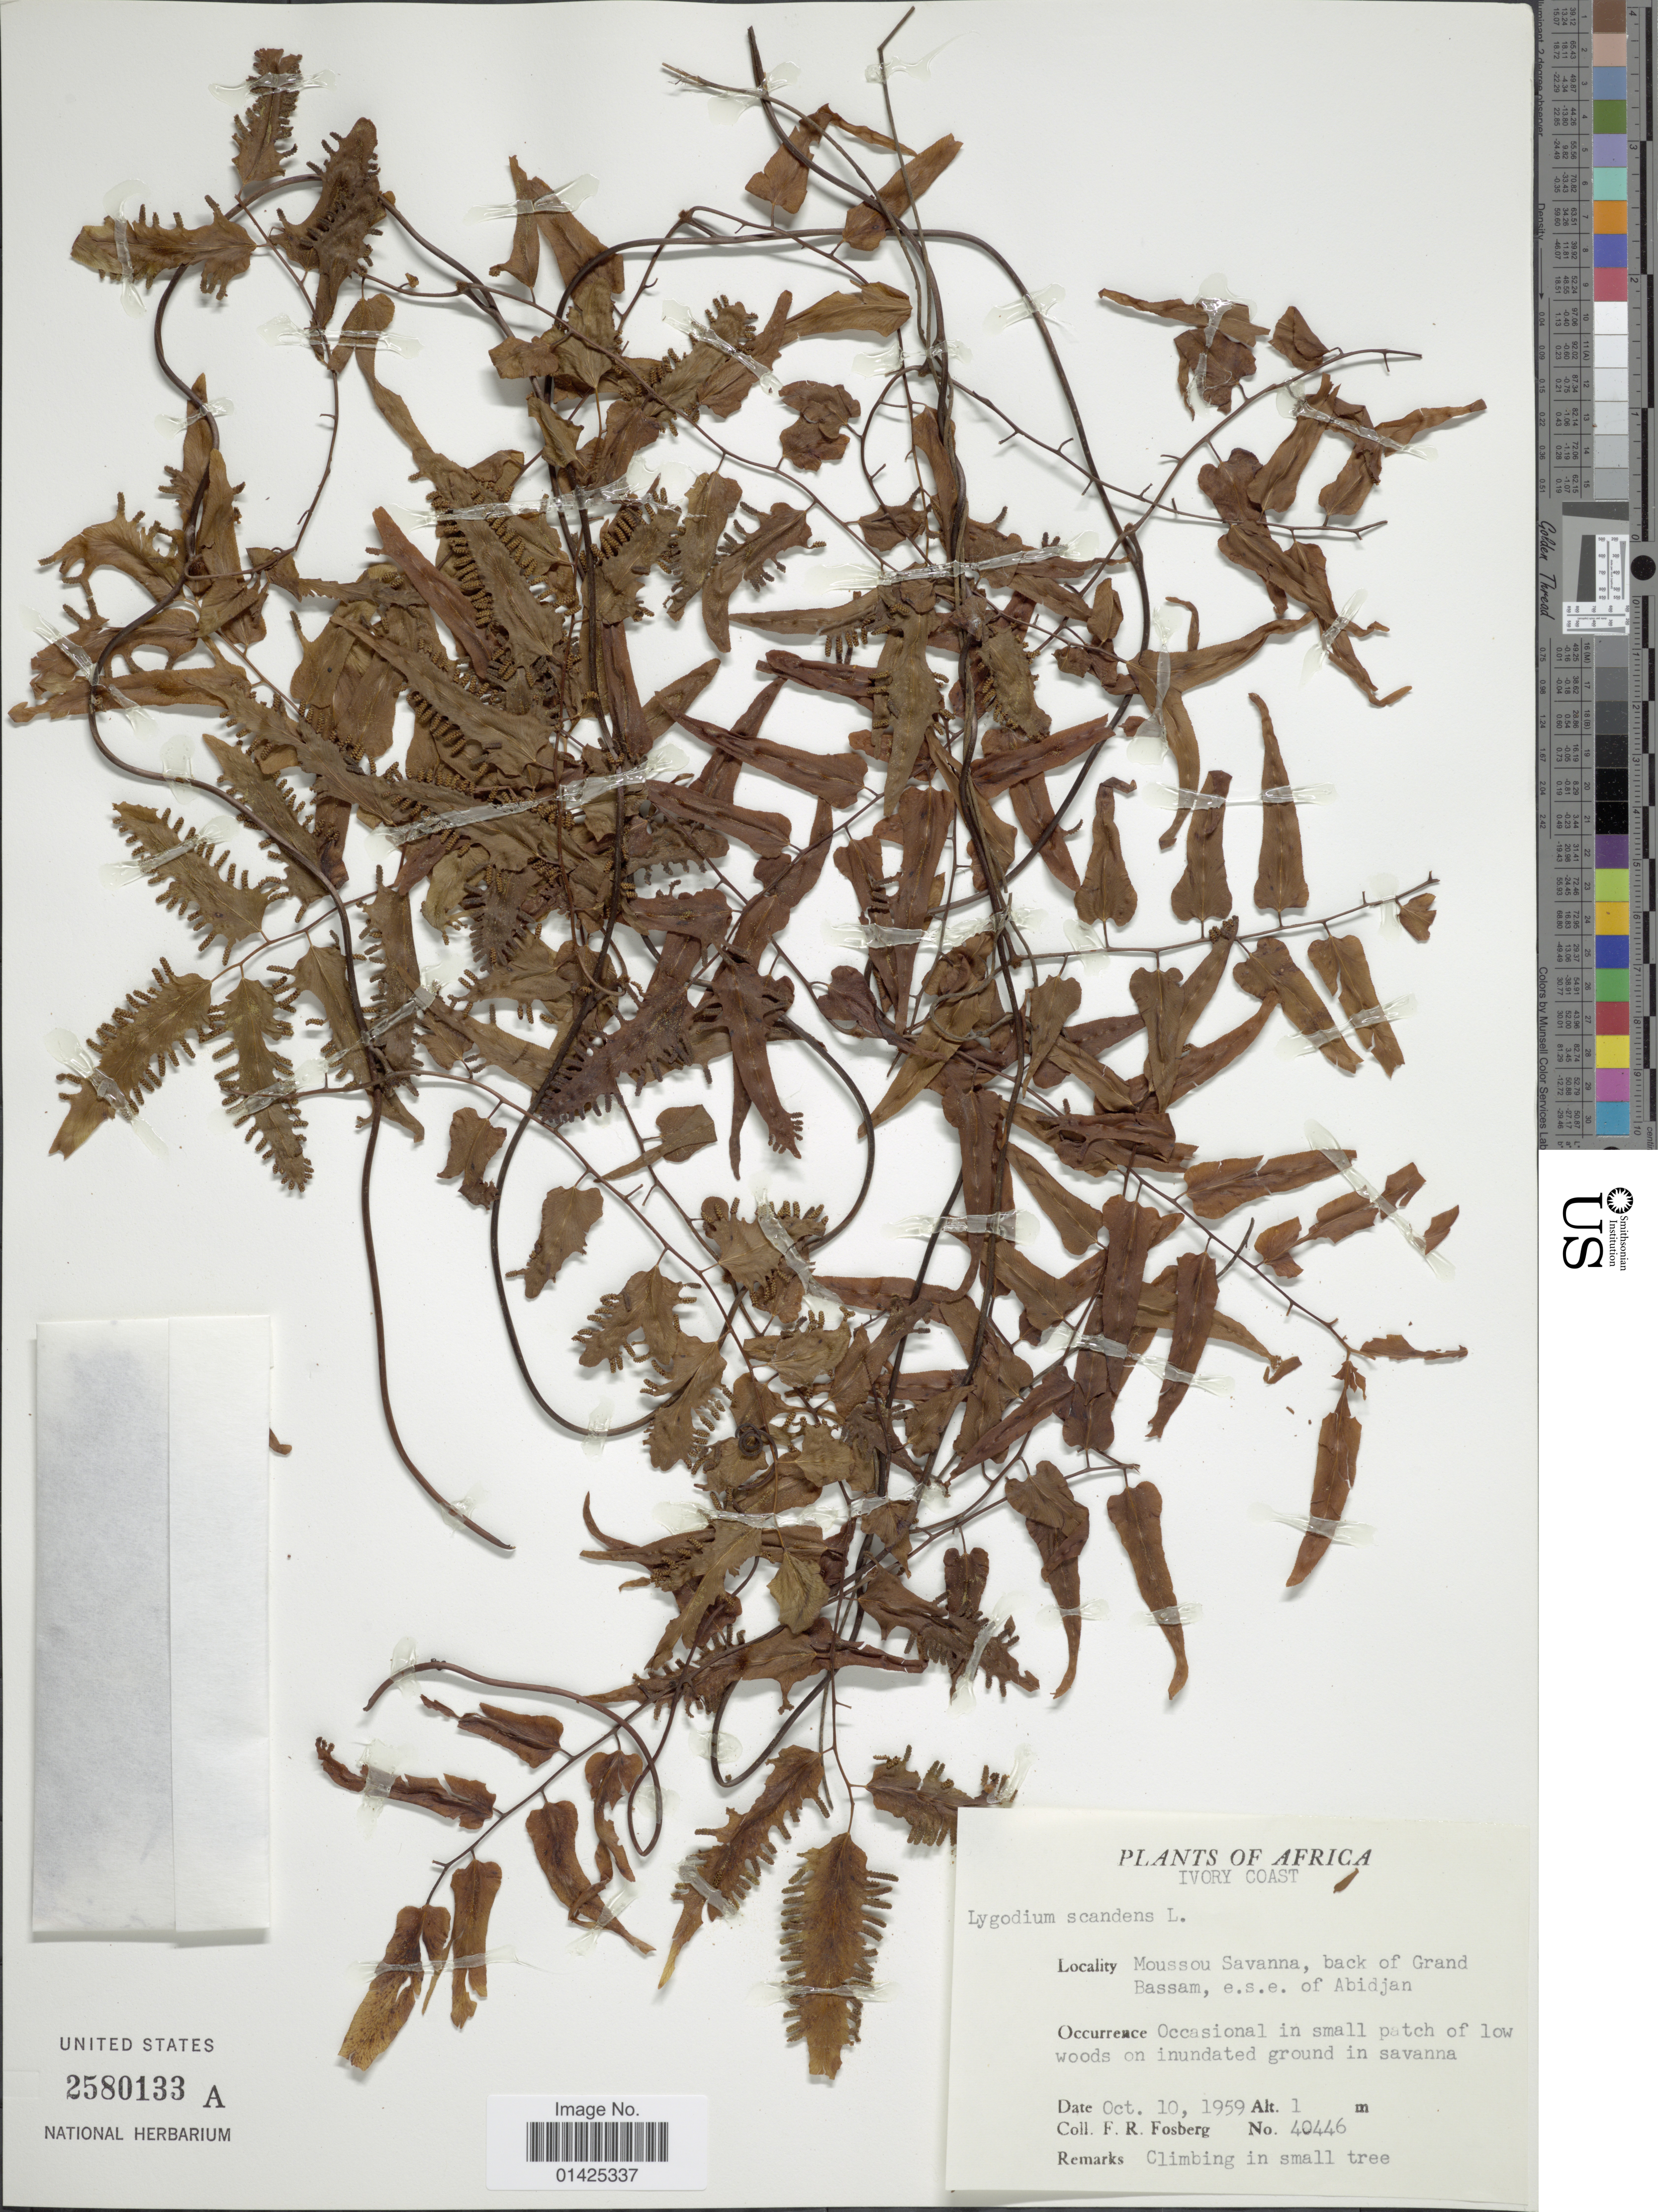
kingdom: Plantae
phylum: Tracheophyta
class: Polypodiopsida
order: Schizaeales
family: Lygodiaceae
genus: Lygodium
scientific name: Lygodium microphyllum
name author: (Cav.) R. Br.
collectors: F. R. Fosberg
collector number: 40446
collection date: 1959-10-10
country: Ivory Coast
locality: Ivory Coast, Moussou Savanna, back of Grand Bassam, e.s.e of Abidjan.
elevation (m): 1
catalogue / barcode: US 2580133A